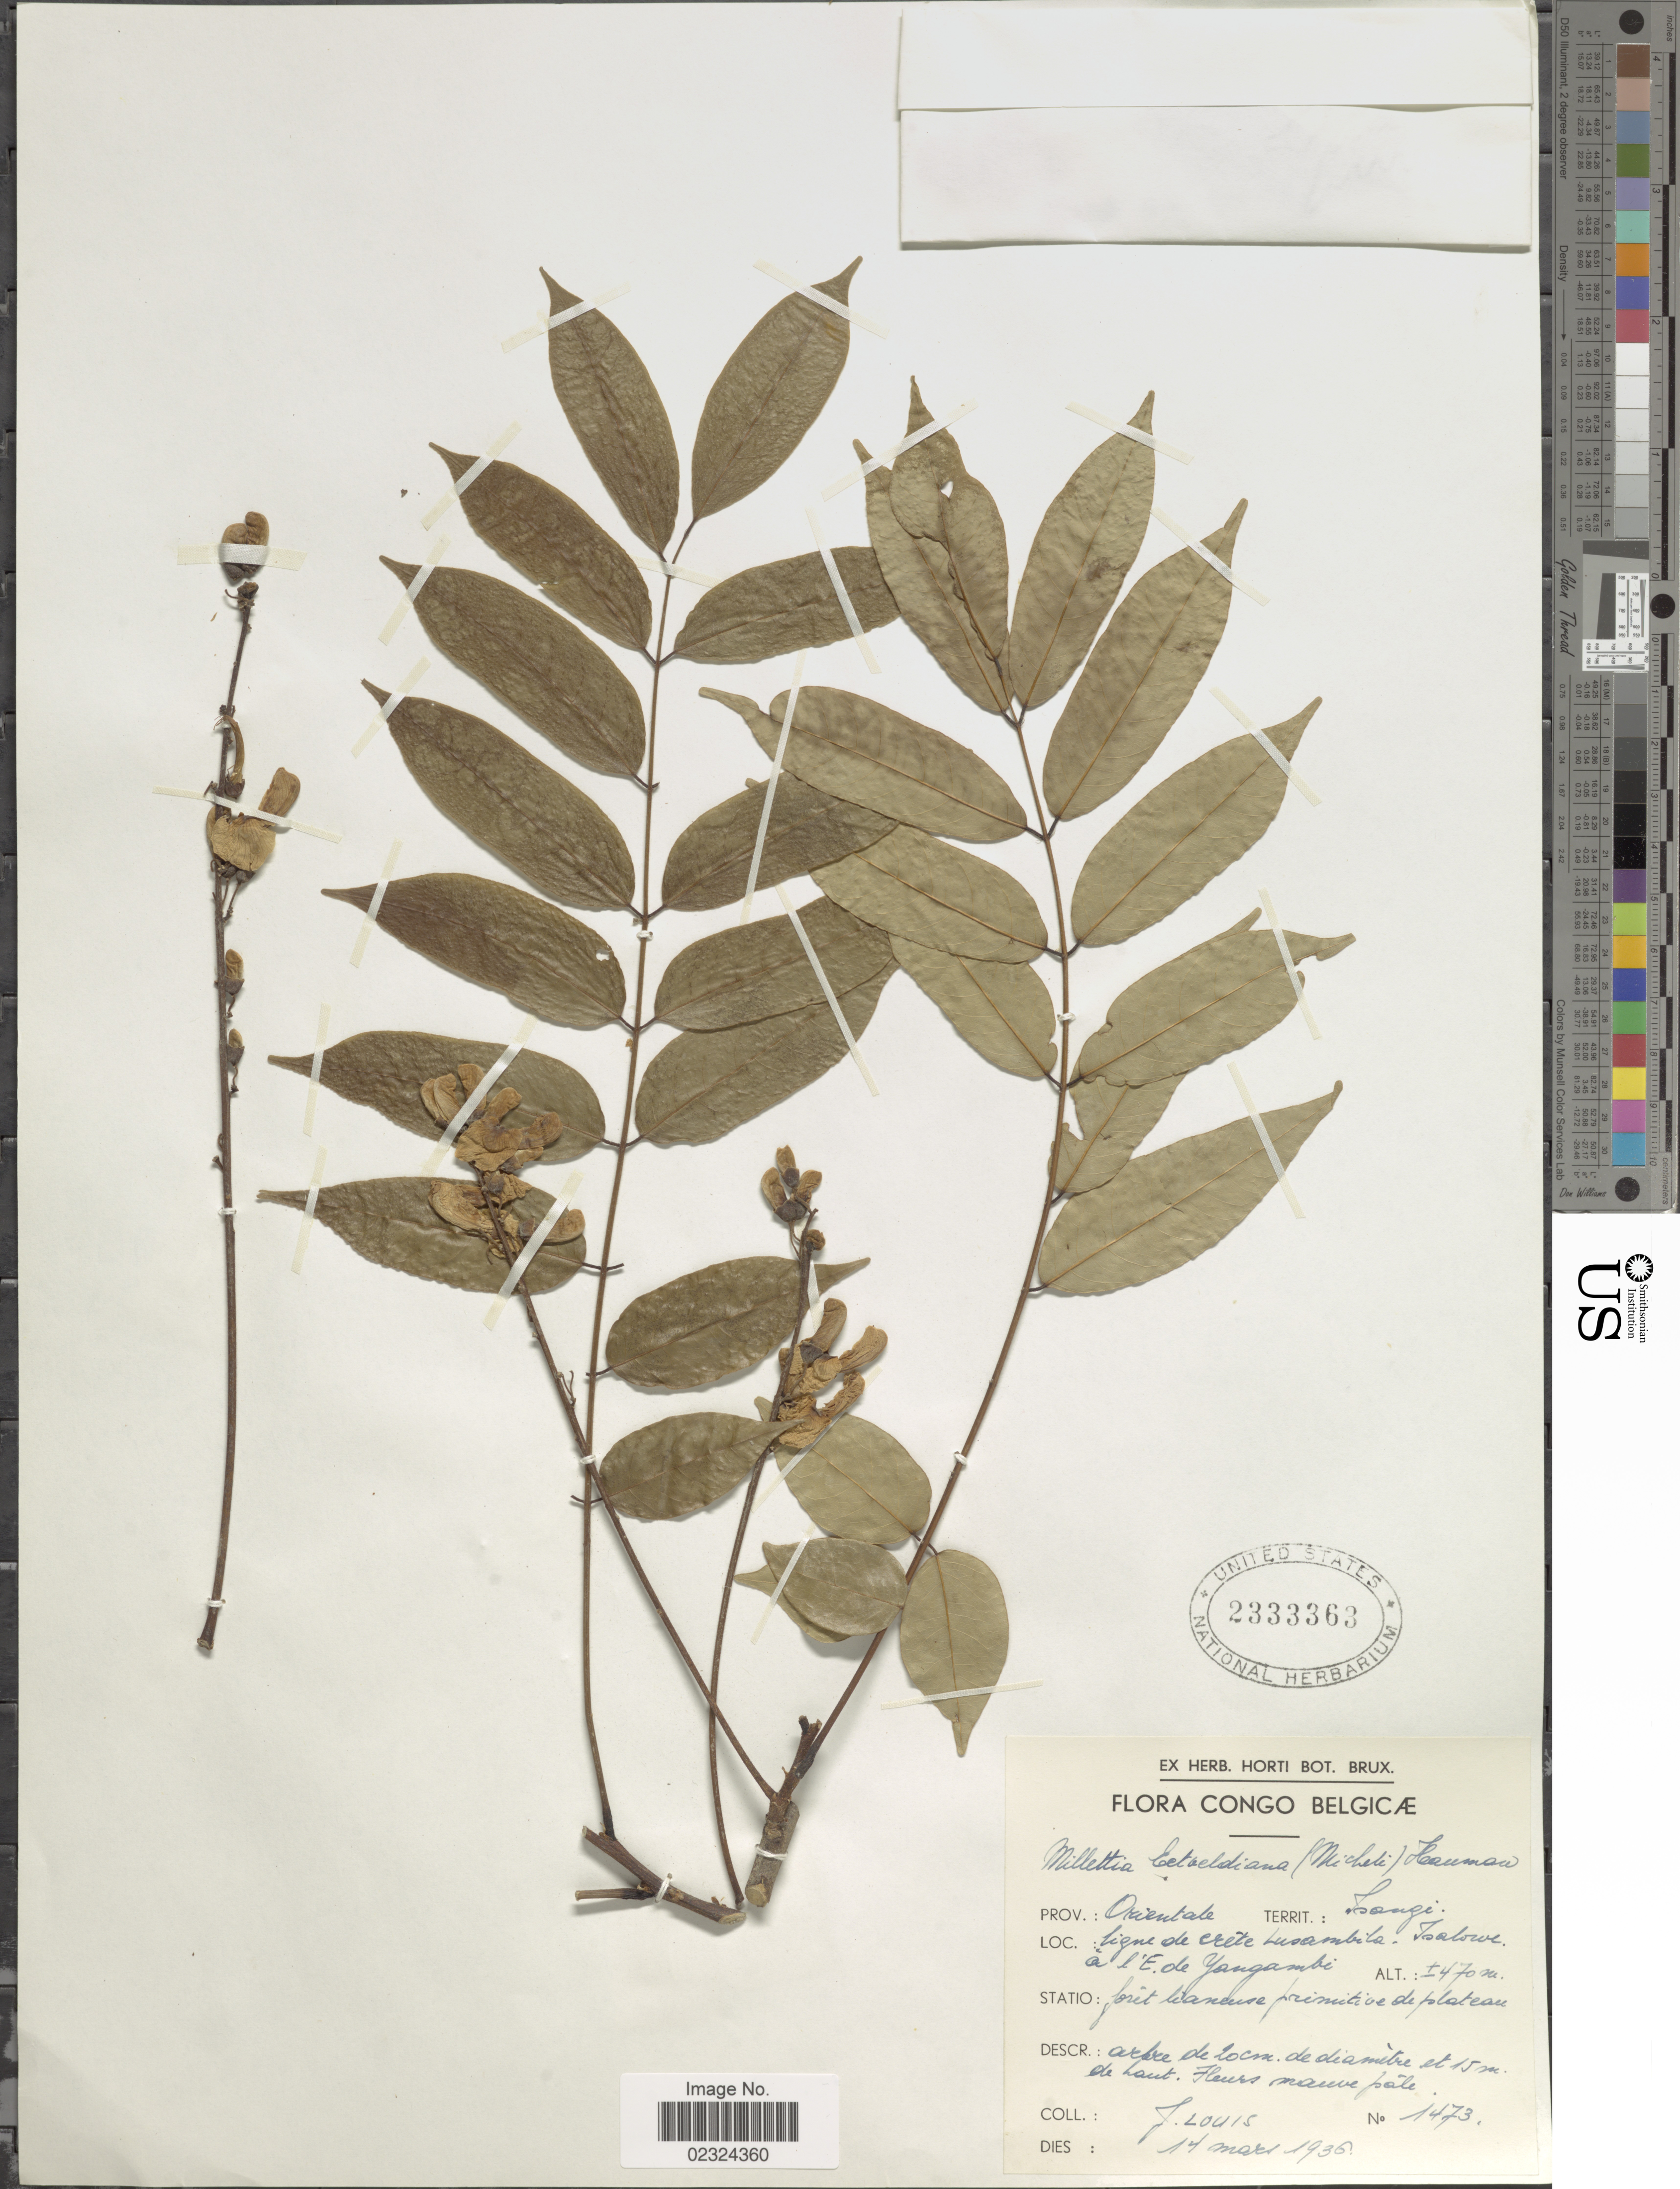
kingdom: Plantae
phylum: Tracheophyta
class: Magnoliopsida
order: Fabales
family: Fabaceae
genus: Millettia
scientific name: Millettia eetveldeana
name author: (Micheli) Hauman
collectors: J. Louis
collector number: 1473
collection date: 1938-03-14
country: Congo, Democratic Republic of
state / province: Tshopo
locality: Congo Belgicae. Territ.: Isangi. Ligne de erete Lusambila. Isalowe a l'E. de Yangambi.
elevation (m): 470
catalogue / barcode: US 2333363